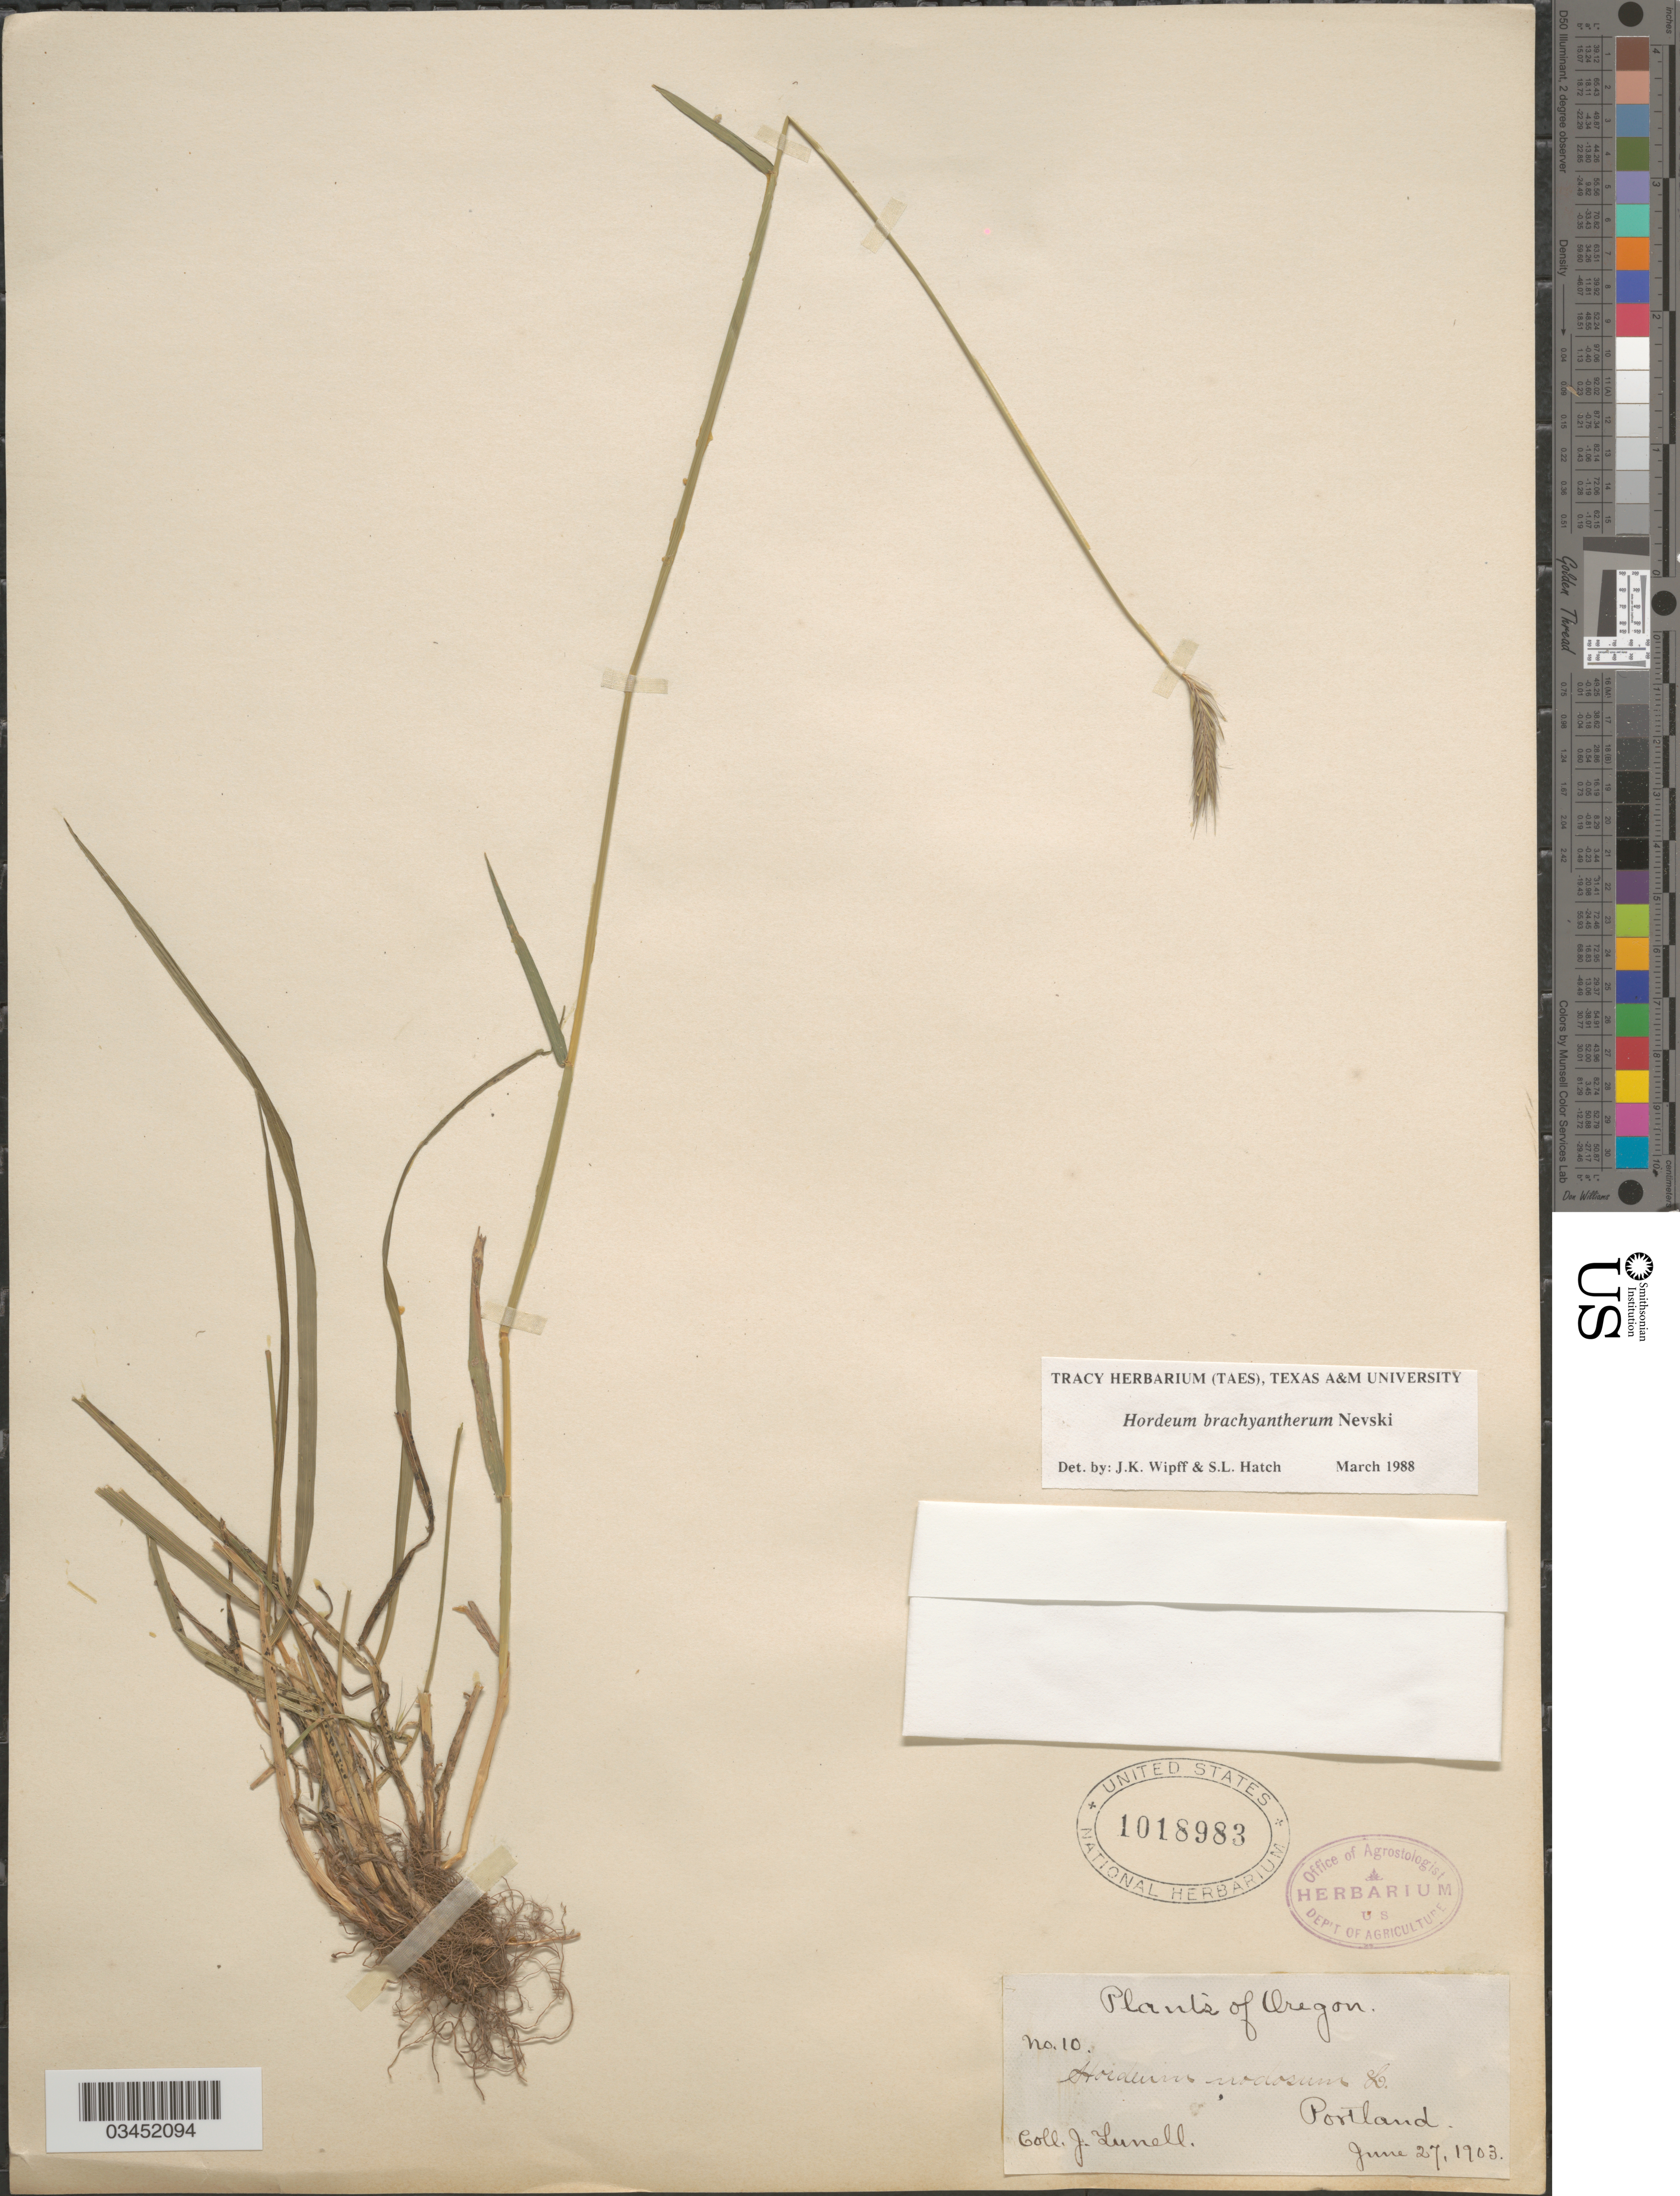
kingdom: Plantae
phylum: Tracheophyta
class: Liliopsida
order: Poales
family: Poaceae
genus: Hordeum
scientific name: Hordeum brachyantherum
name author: Nevski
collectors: J. Lunell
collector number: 10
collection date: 1903-06-27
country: United States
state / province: Oregon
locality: Portland.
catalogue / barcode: US 1018983